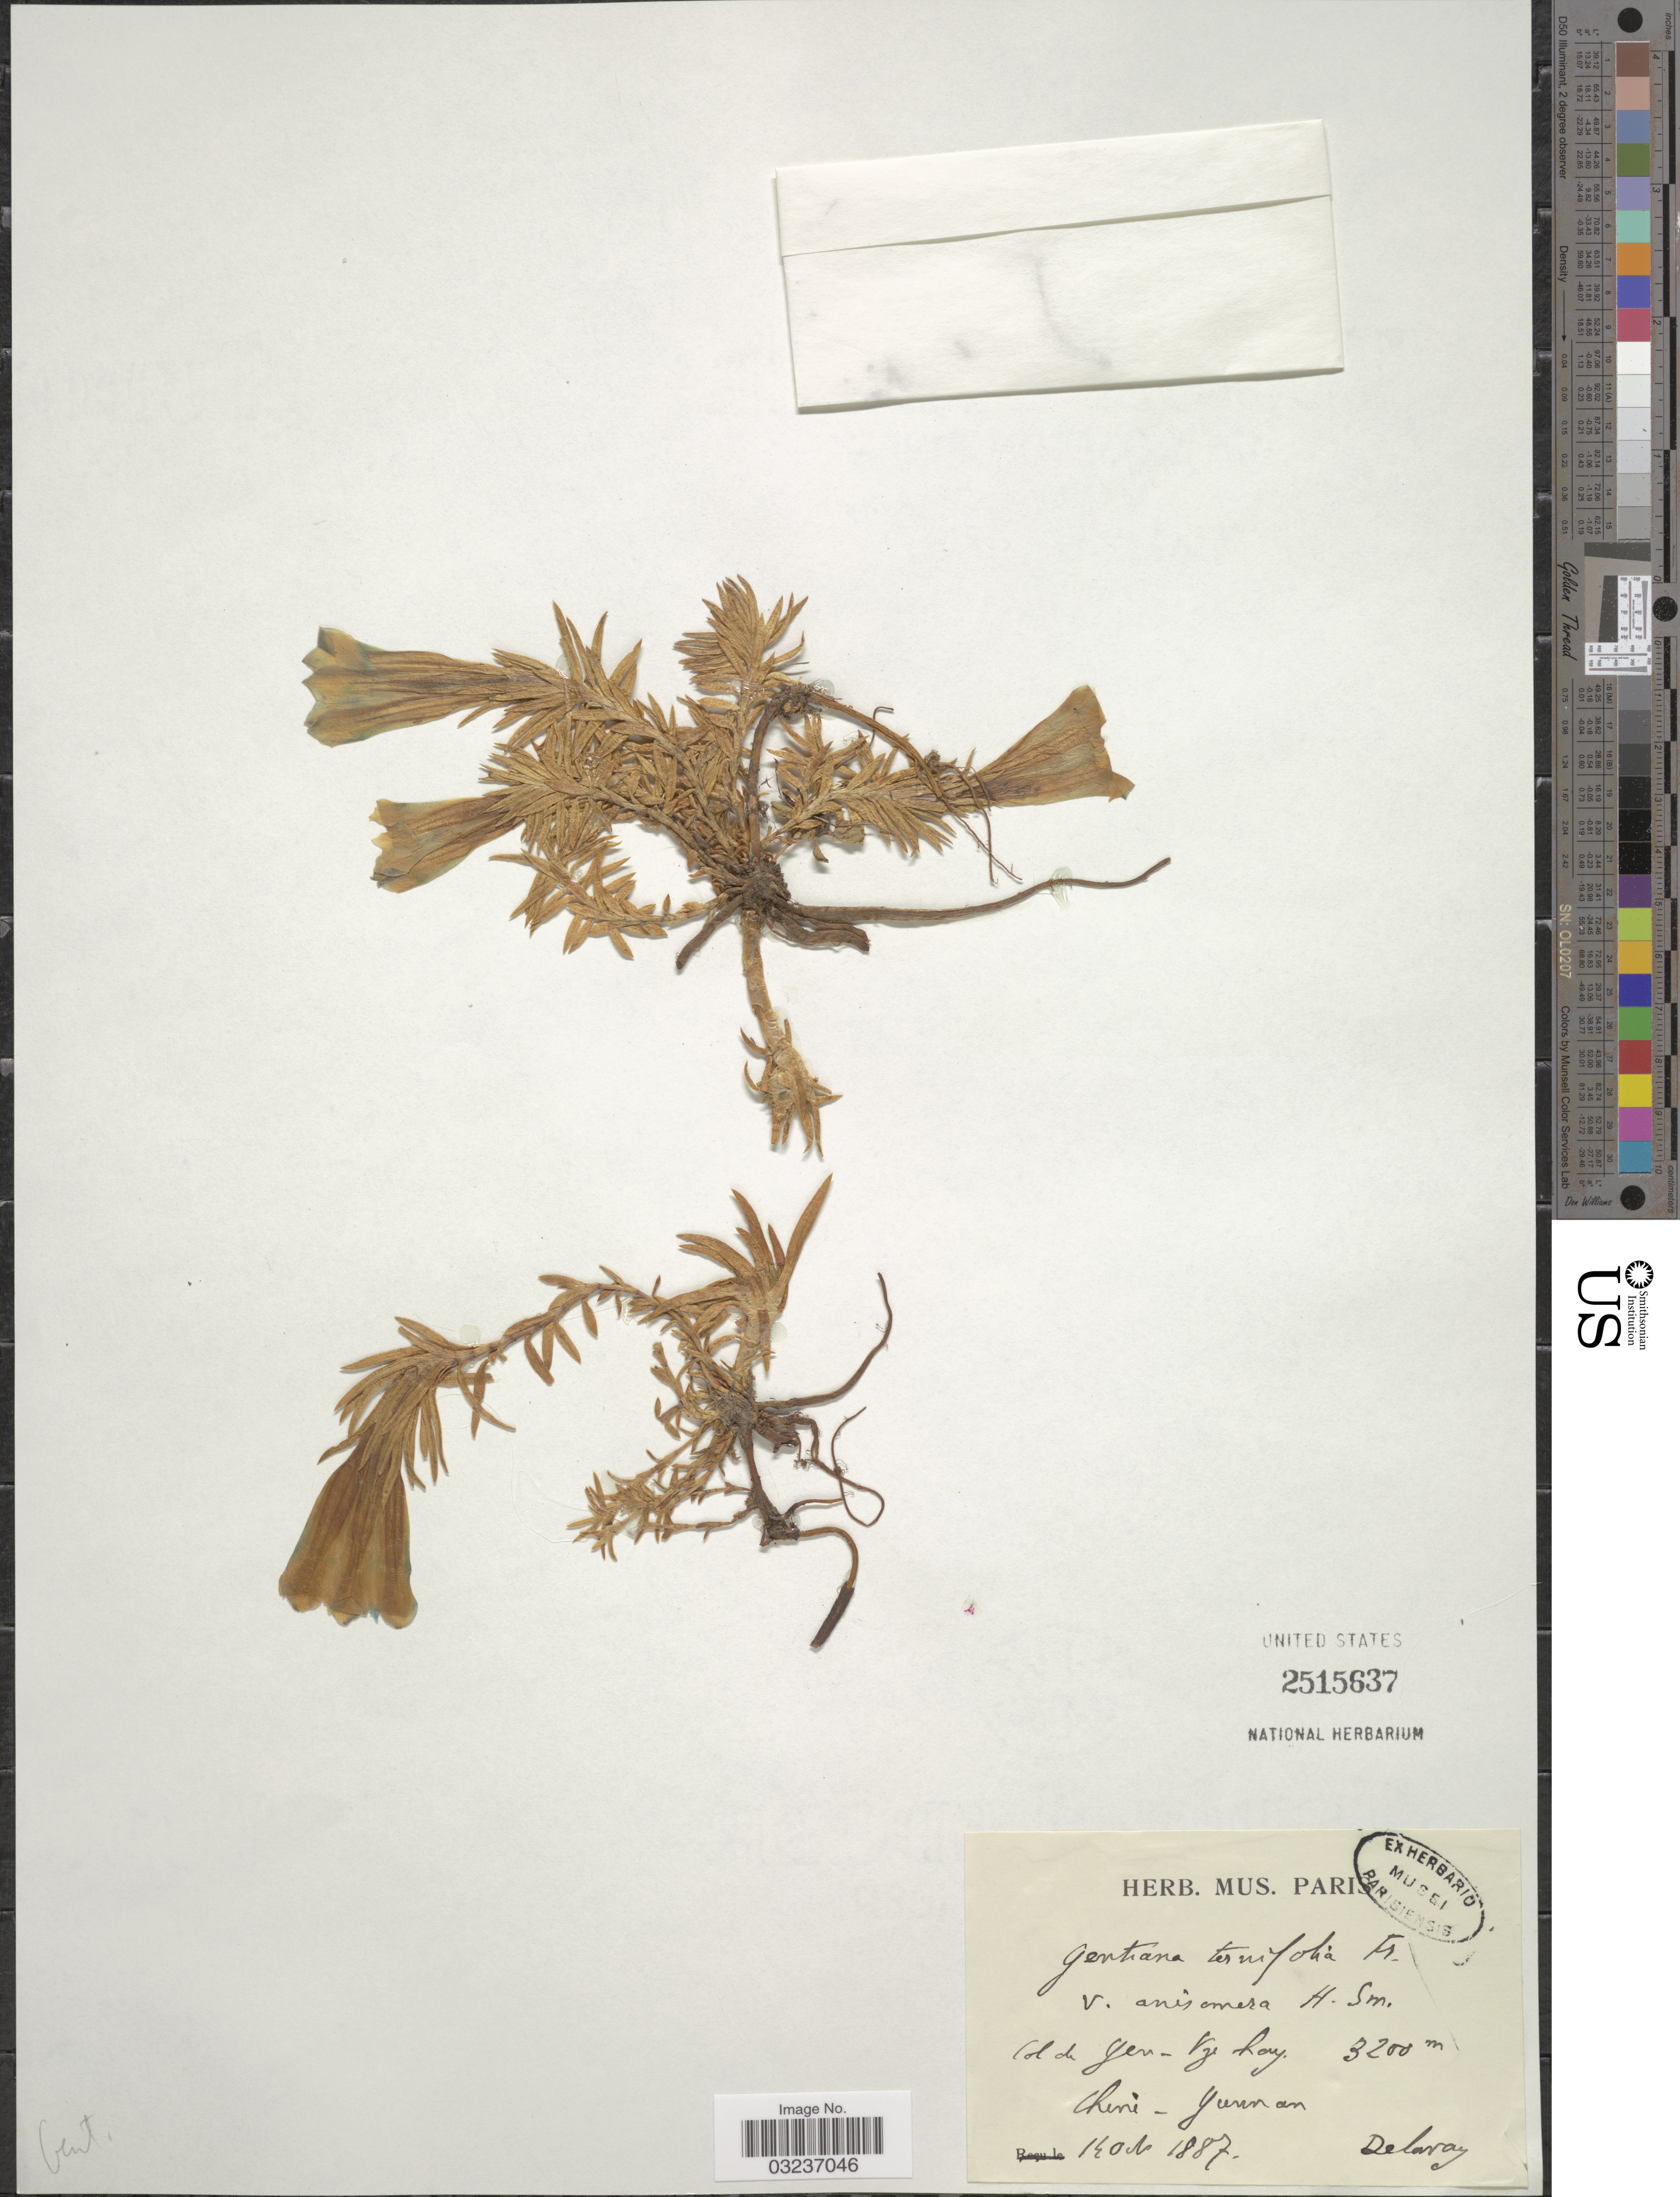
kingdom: Plantae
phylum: Tracheophyta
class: Magnoliopsida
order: Gentianales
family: Gentianaceae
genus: Gentiana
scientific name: Gentiana ternifolia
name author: Franch.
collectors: Delavay, --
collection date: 1887-01-14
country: China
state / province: Yunnan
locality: Col du Yen-Vze hay [interpreted], Chine, Yunnan.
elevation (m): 3200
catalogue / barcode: US 2515637